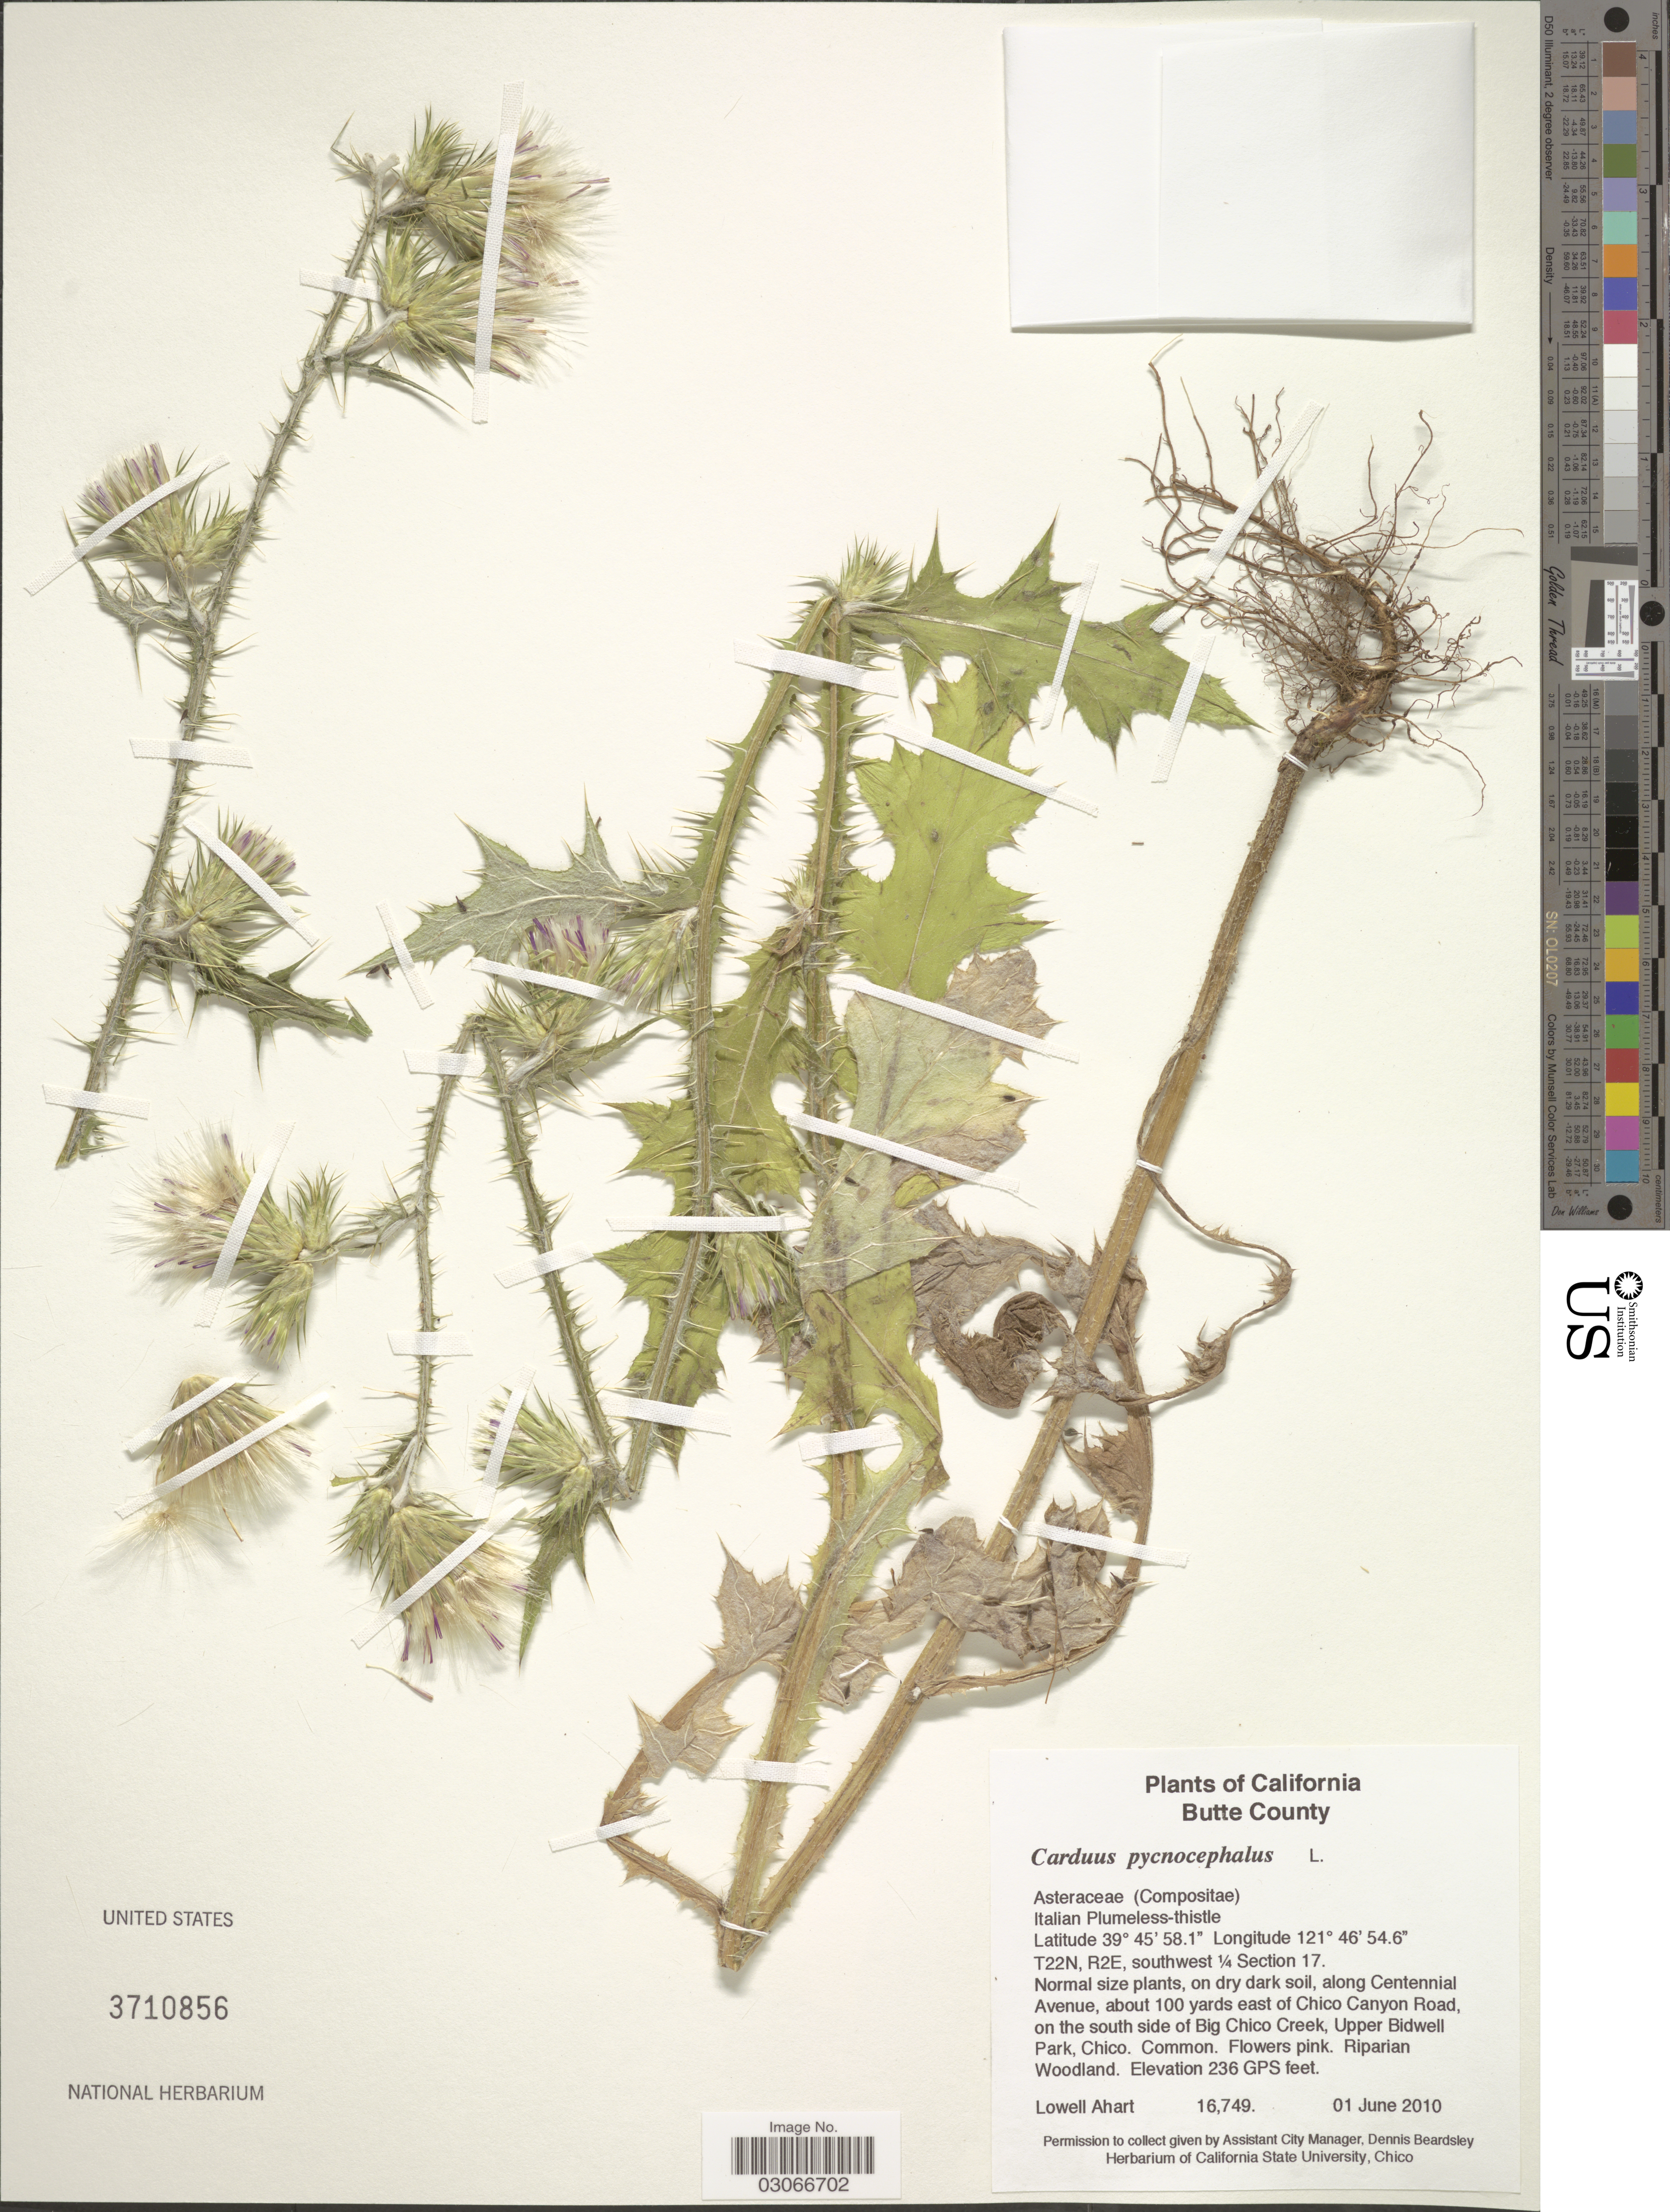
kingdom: Plantae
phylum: Tracheophyta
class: Magnoliopsida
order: Asterales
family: Asteraceae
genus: Carduus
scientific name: Carduus pycnocephalus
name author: L.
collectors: L. Ahart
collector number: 16749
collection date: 2010-06-01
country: United States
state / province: California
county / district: Butte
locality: Butte County. T22N, R2E, southwest 1/4 Section 17. Along Centennial Avenue, about 100 yards east of Chico Canyon Road, on the south side of Big Chico Creek, Upper Bidwell Park, Chico.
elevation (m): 72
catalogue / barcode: US 3710856